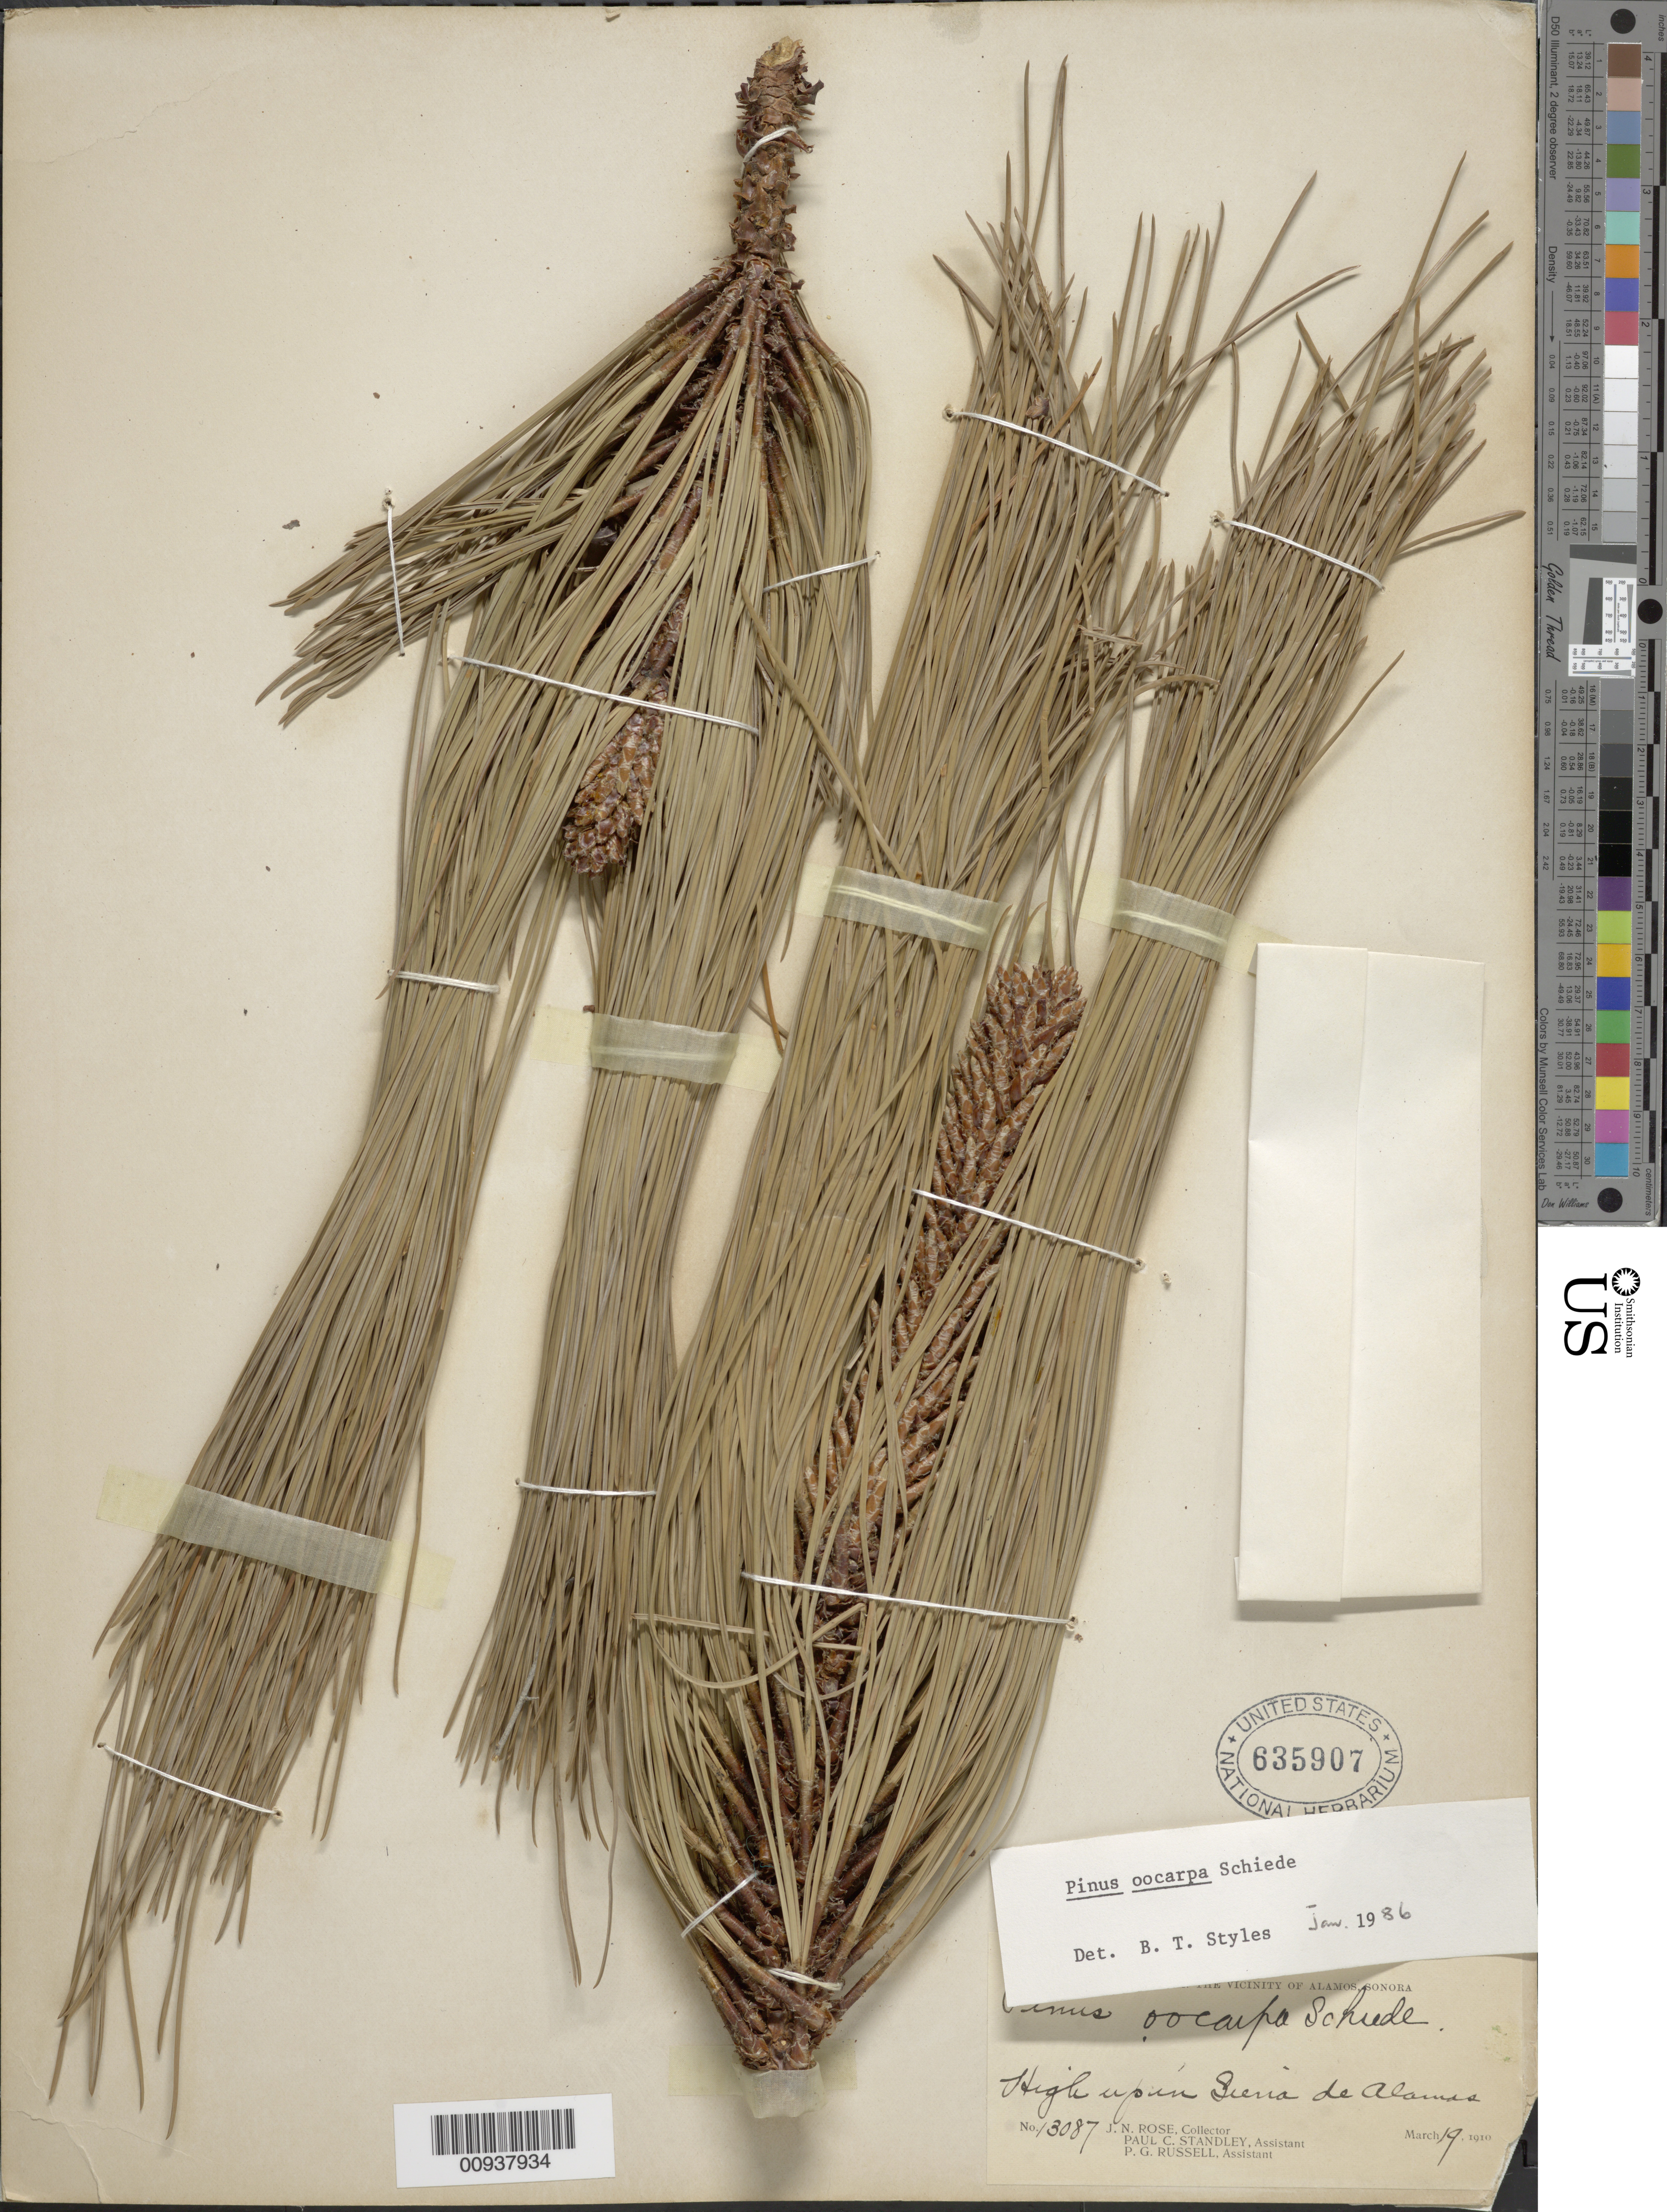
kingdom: Plantae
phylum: Tracheophyta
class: Pinopsida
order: Pinales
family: Pinaceae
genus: Pinus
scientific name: Pinus oocarpa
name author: Schiede ex Schltdl.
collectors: J. N. Rose, P. C. Standley & P. G. Russell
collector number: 13087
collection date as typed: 19 Mar 1910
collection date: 1910-03-19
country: Mexico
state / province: Sonora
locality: High up in Sierra de Alamos. Vicinity the Alamos.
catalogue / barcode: US 635907